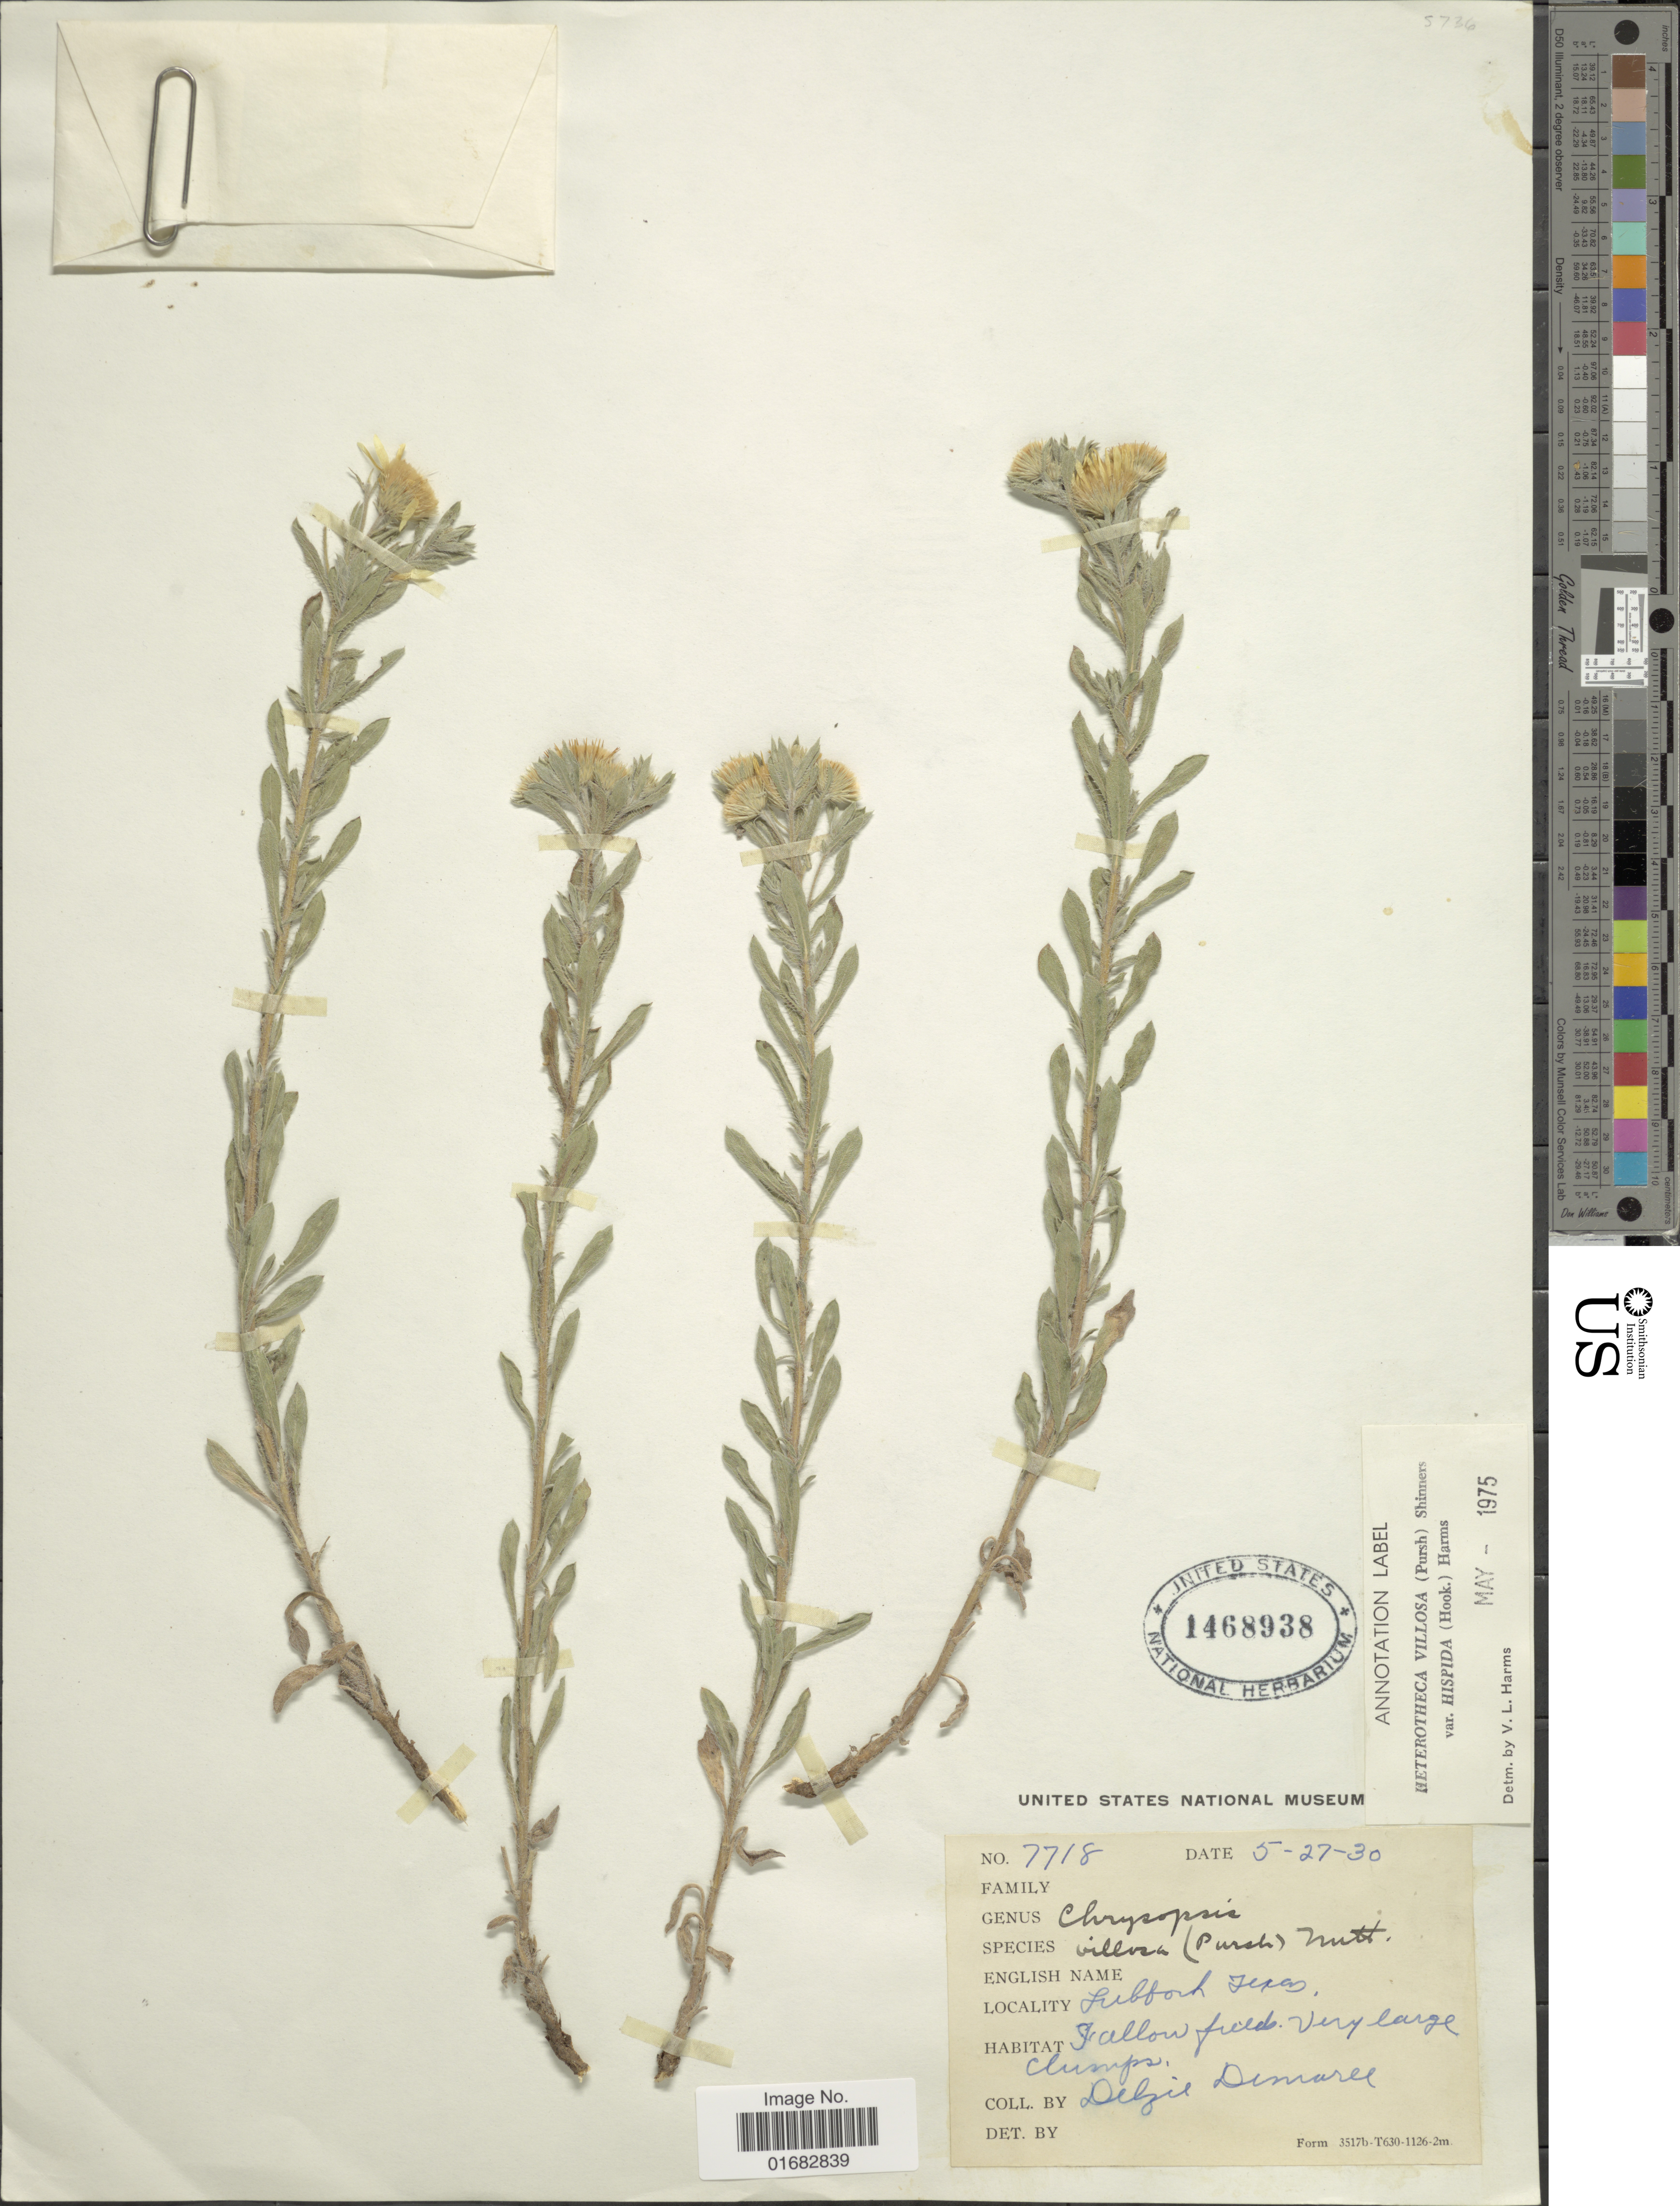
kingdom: Plantae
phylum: Tracheophyta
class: Magnoliopsida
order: Asterales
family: Asteraceae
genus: Heterotheca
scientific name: Heterotheca villosa var. hispida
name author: (Hook.) V.L. Harms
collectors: D. Demaree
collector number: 7718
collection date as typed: Transcribed d/m/y: 27/5/30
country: United States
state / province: Texas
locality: Lubbock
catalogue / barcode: US 1468938